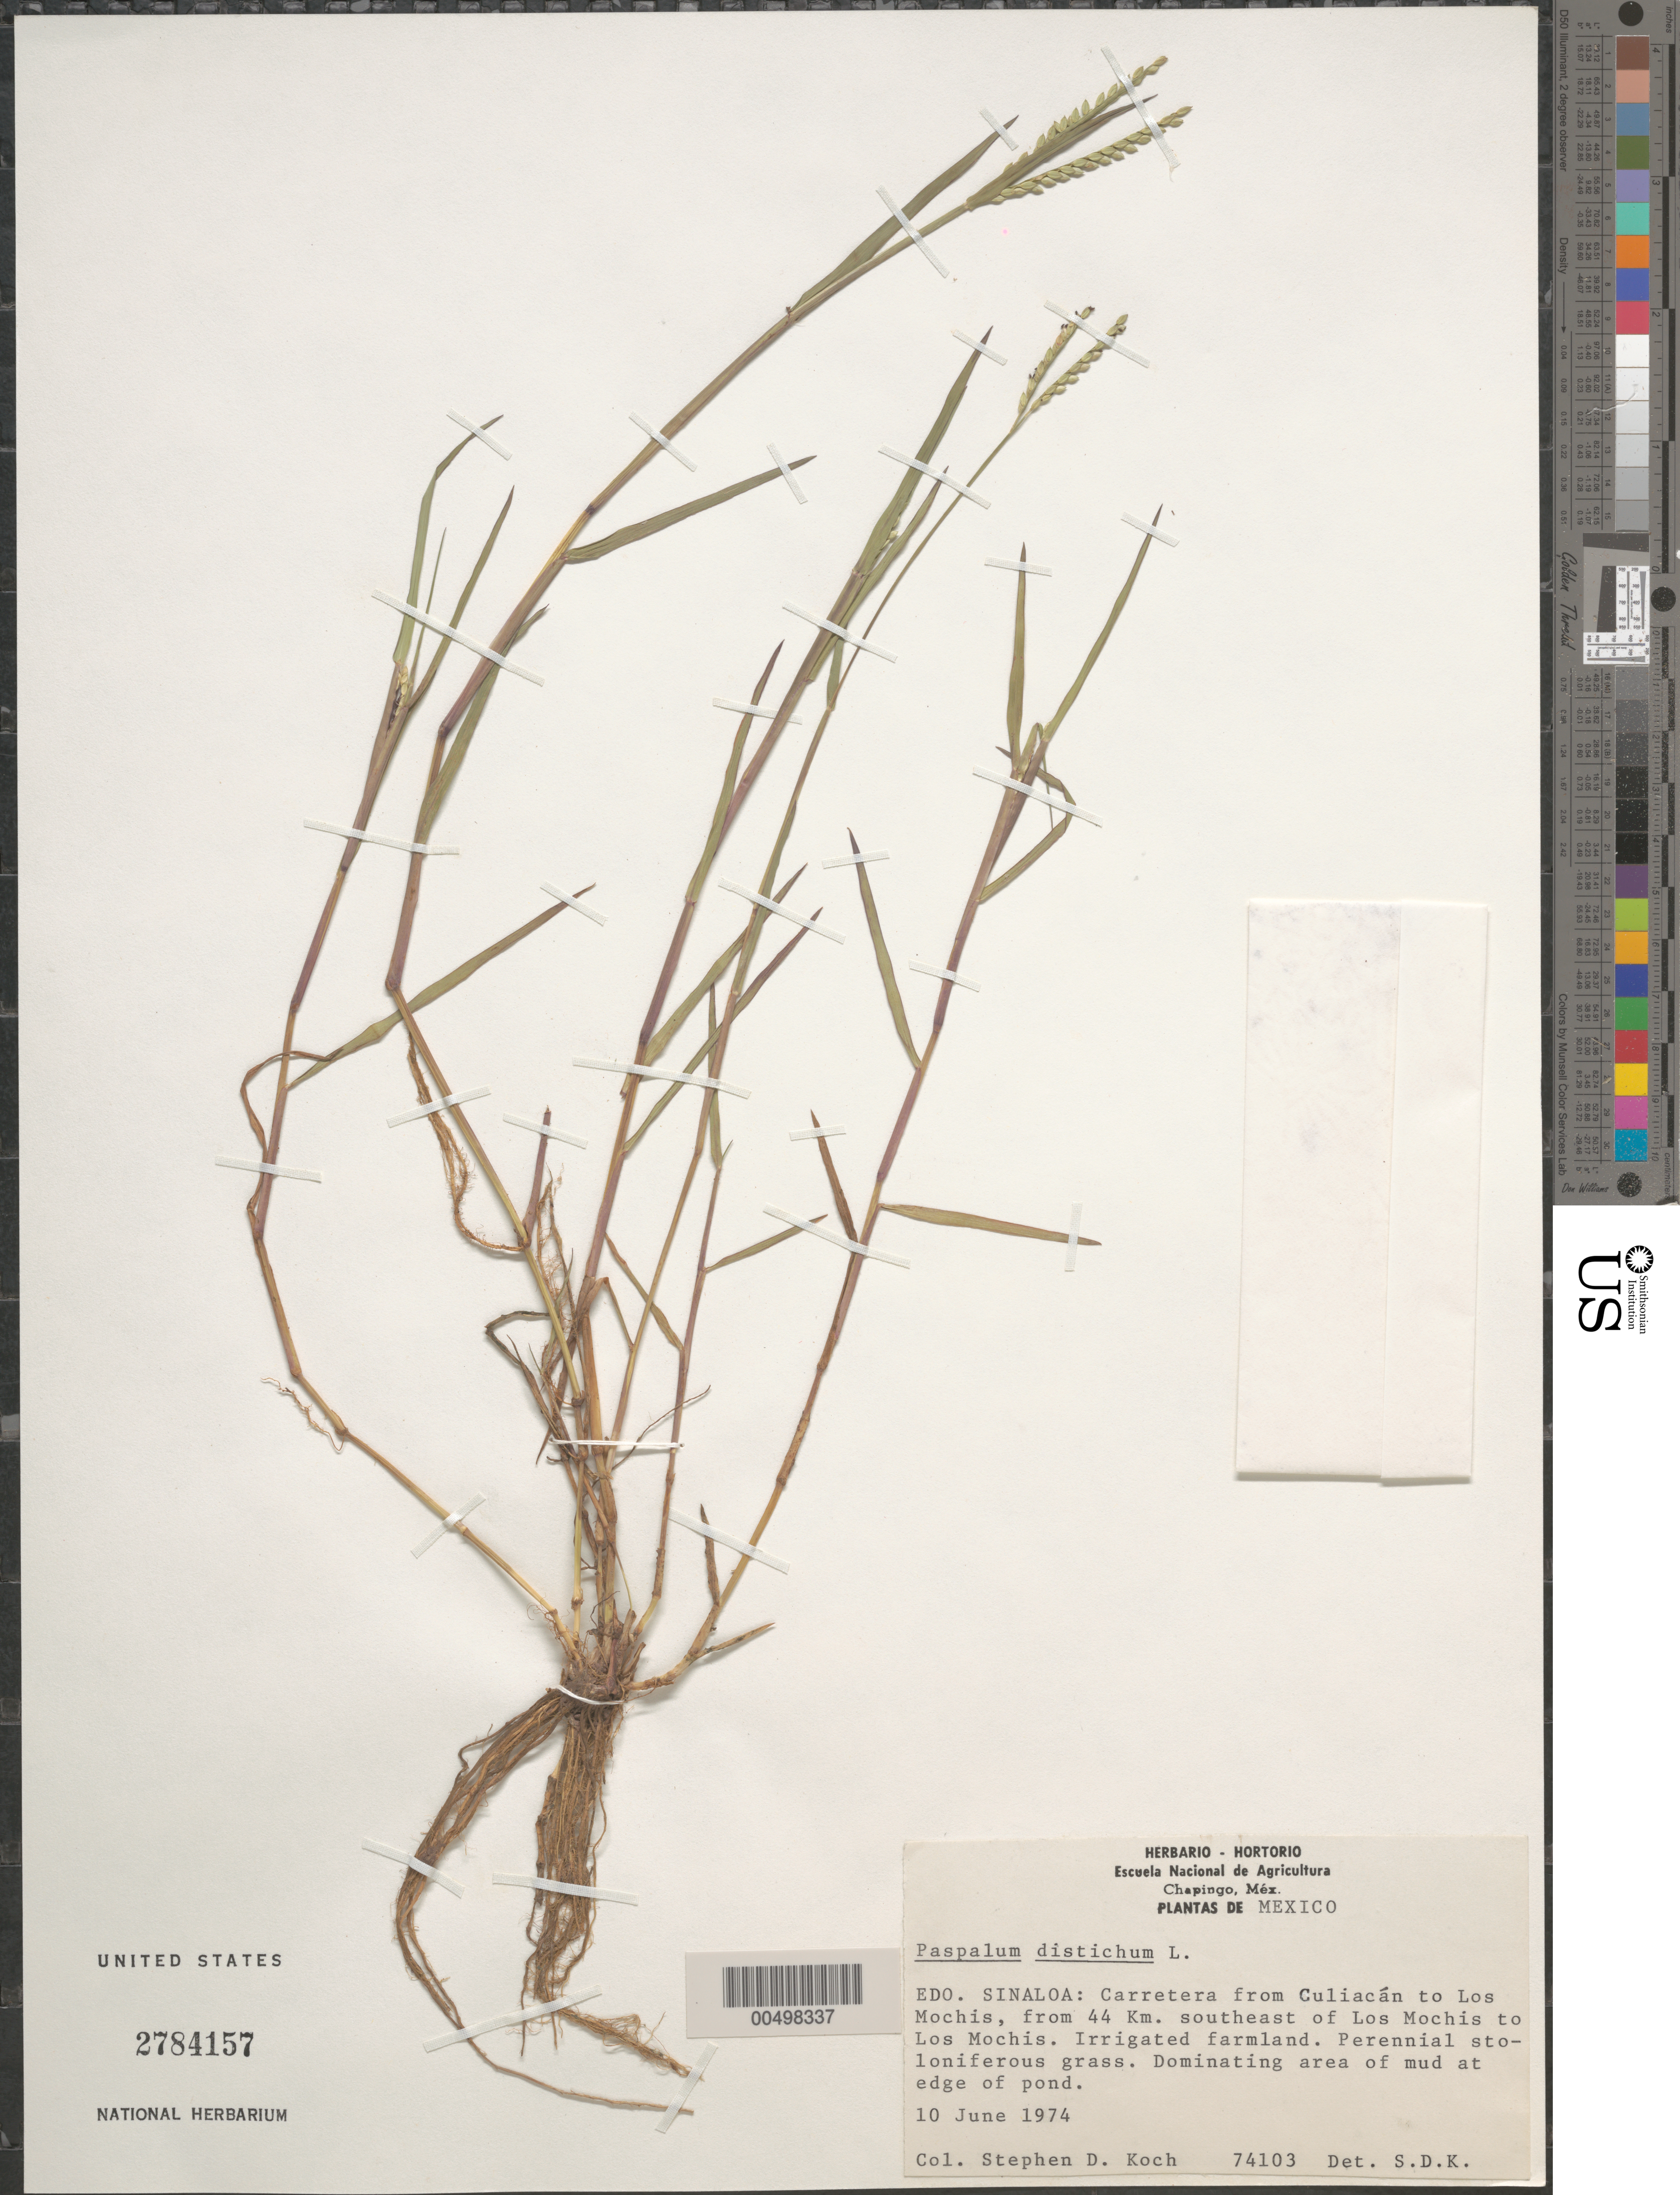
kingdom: Plantae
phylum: Tracheophyta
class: Liliopsida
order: Poales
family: Poaceae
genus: Paspalum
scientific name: Paspalum paspaloides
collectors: S. D. Koch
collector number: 74103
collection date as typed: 10 Jun 1974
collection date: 1974-06-10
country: Mexico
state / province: Sinaloa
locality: Hwy from Culiac n to Los Mochis, from 44 km SE of Los Mochis to Los Mochis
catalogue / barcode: US 2784157